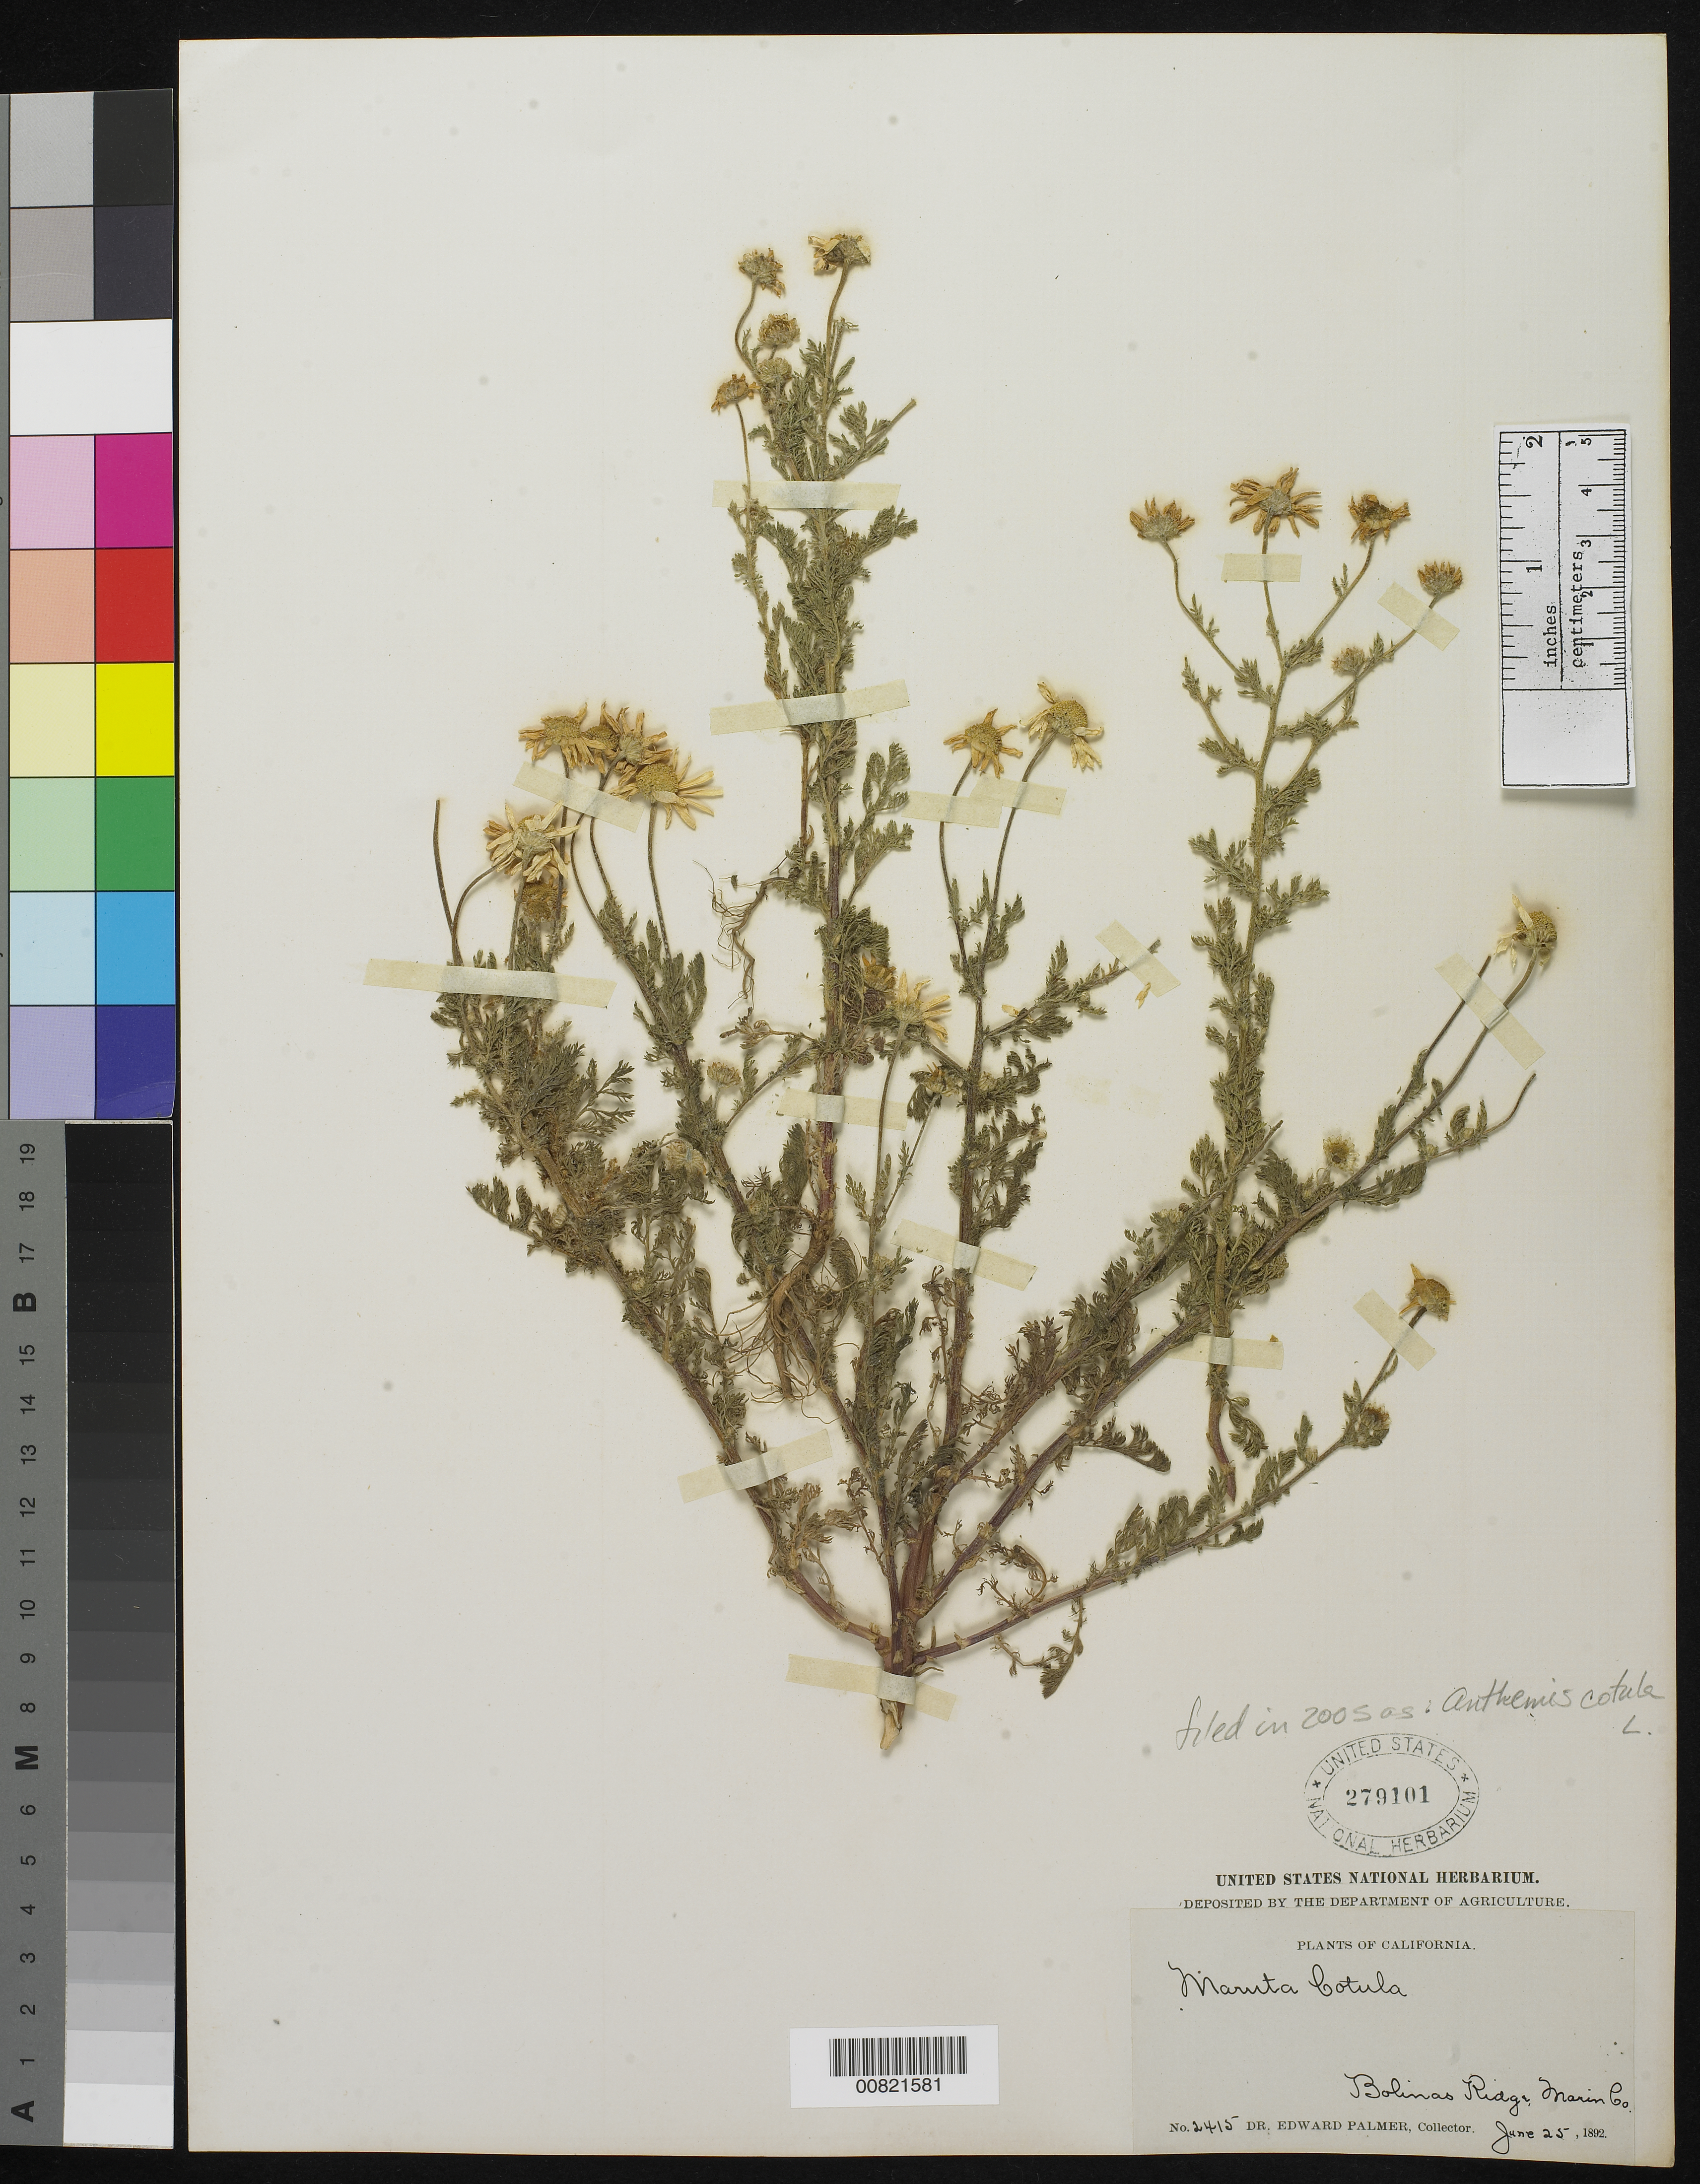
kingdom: Plantae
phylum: Tracheophyta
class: Magnoliopsida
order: Asterales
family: Asteraceae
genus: Anthemis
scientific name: Anthemis cotula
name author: L.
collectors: E. Palmer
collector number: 2415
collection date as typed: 25 Jun 1892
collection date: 1892-06-25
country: United States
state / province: California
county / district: Marin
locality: Bolinas Ridge, Marin County, California.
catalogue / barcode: US 279101